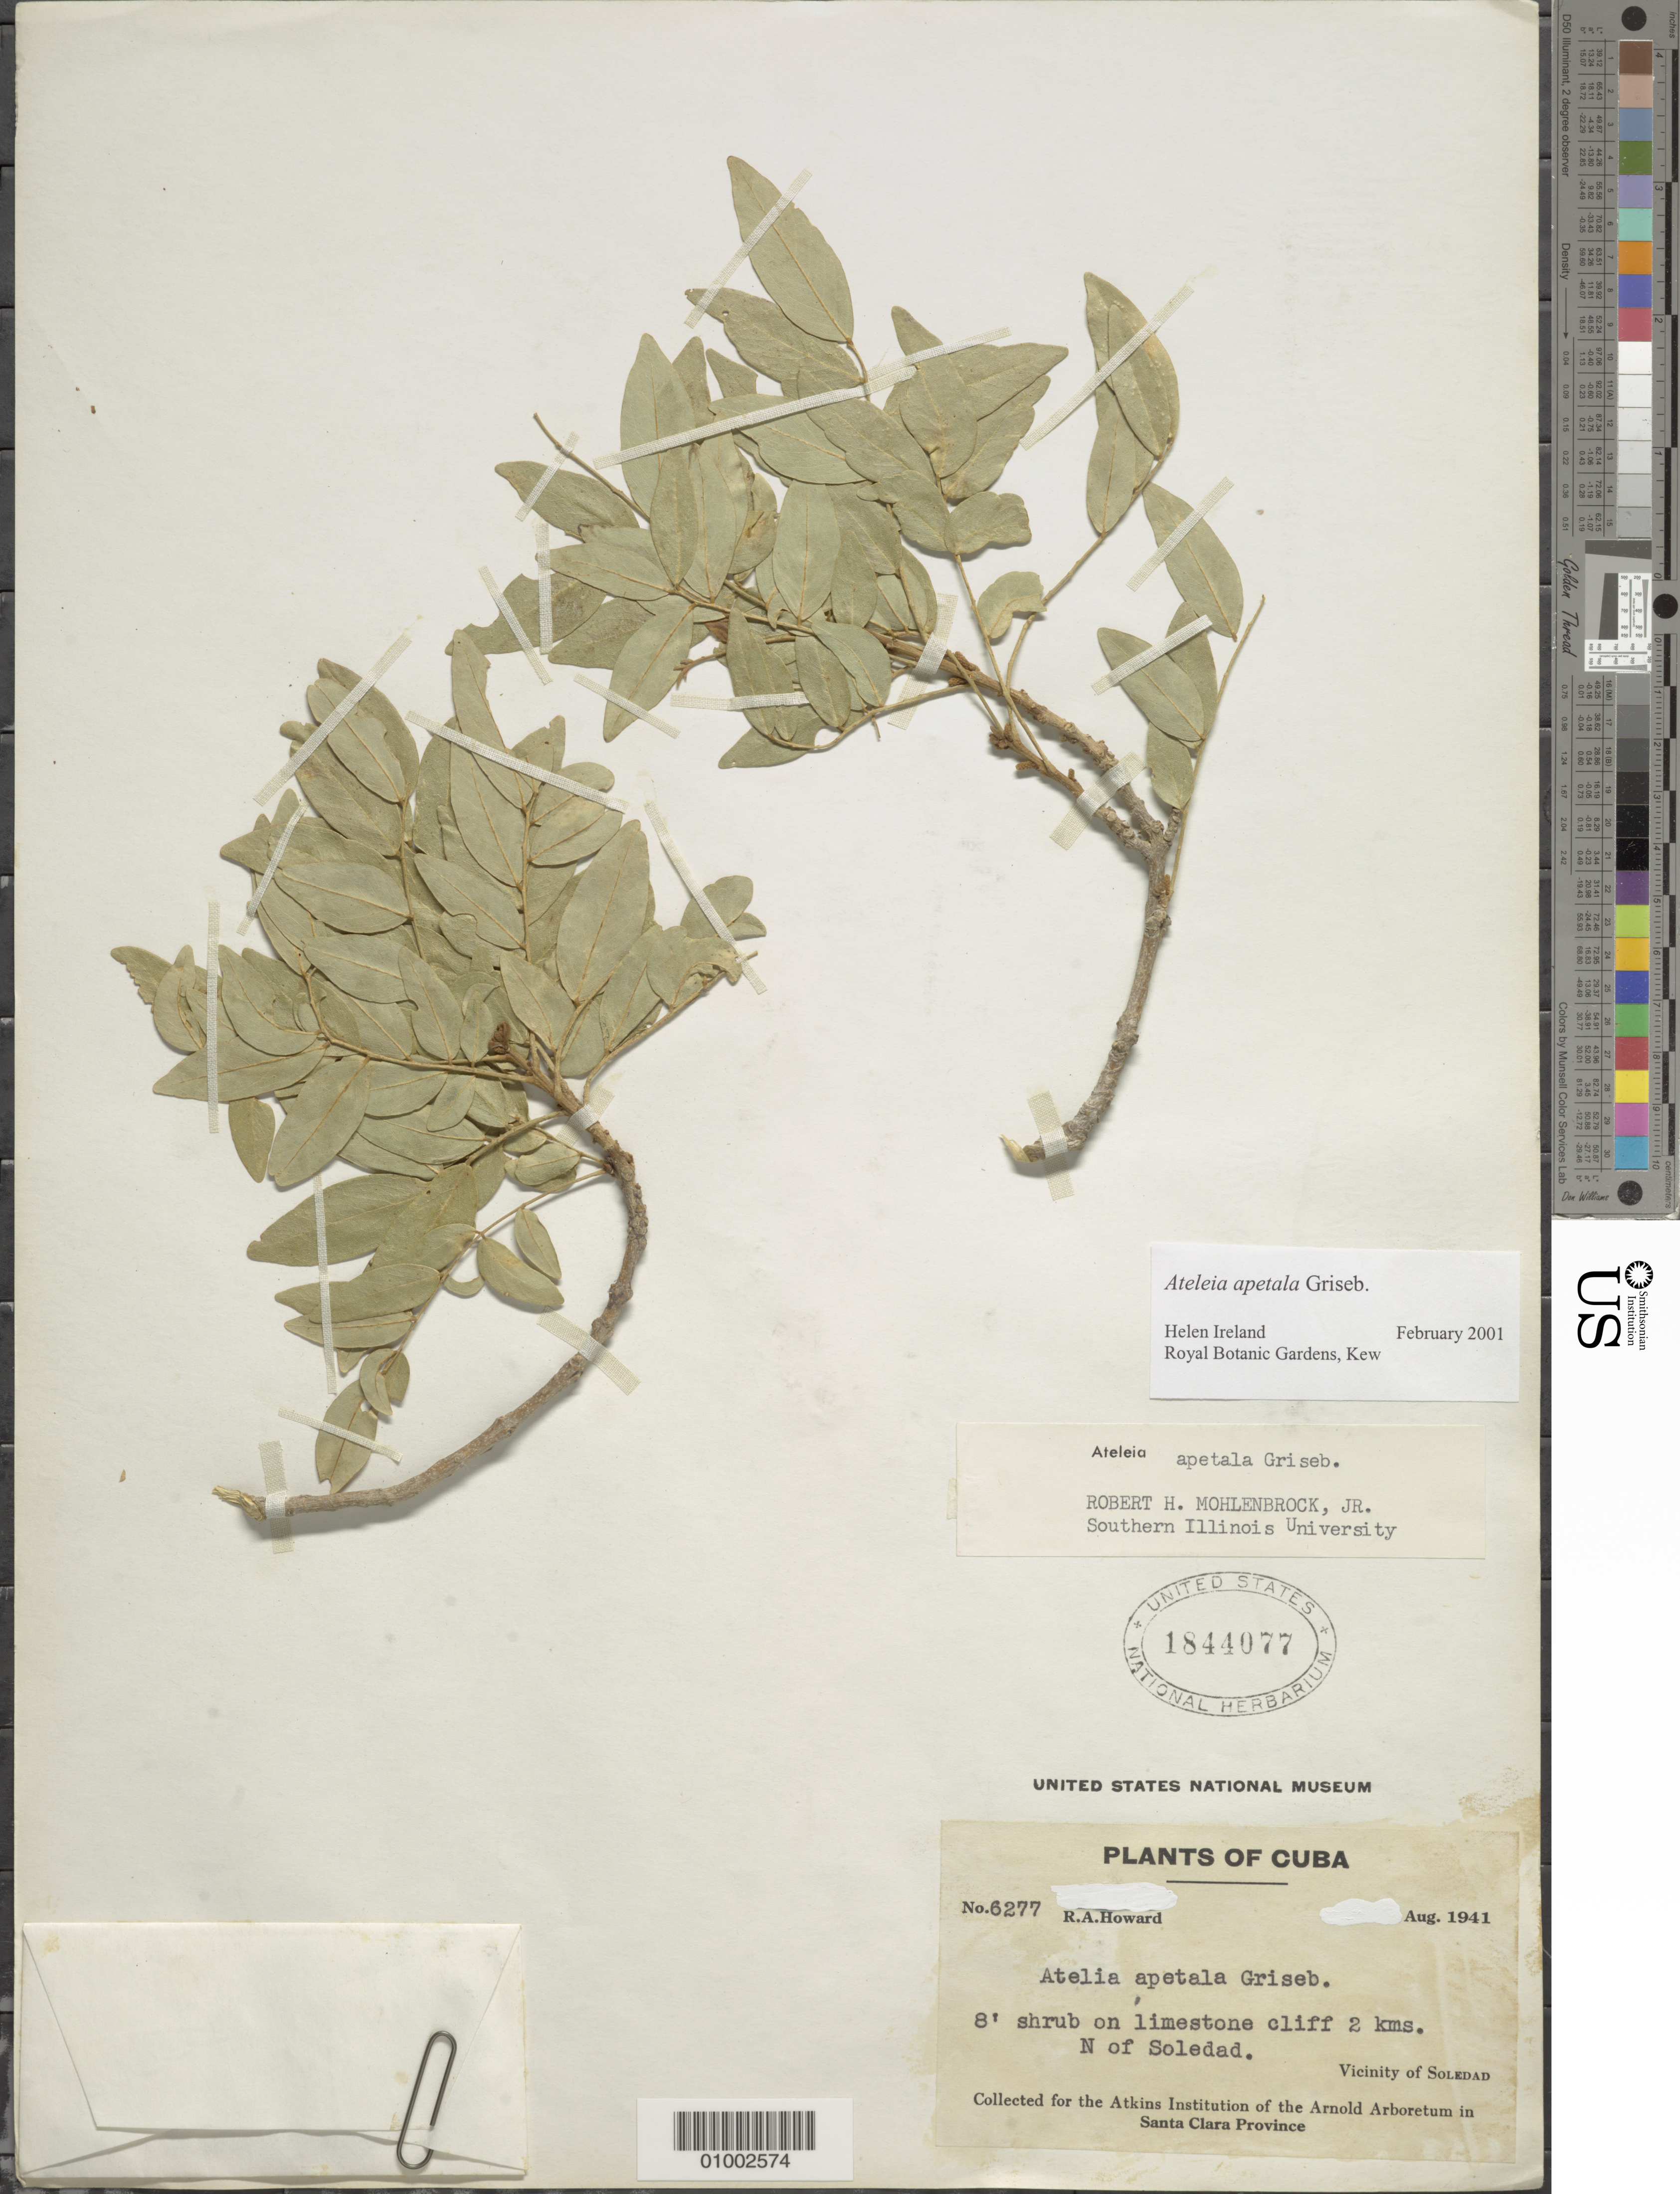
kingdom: Plantae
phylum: Tracheophyta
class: Magnoliopsida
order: Fabales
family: Fabaceae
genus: Ateleia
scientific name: Ateleia apetala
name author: Griseb.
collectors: R. A. Howard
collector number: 6277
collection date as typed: Aug 1941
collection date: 1941-08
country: Cuba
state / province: Cienfuegos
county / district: Santa Clara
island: Cuba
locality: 8' shrub on limestone cliff 2 kms N of Soledad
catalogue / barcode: US 1844077